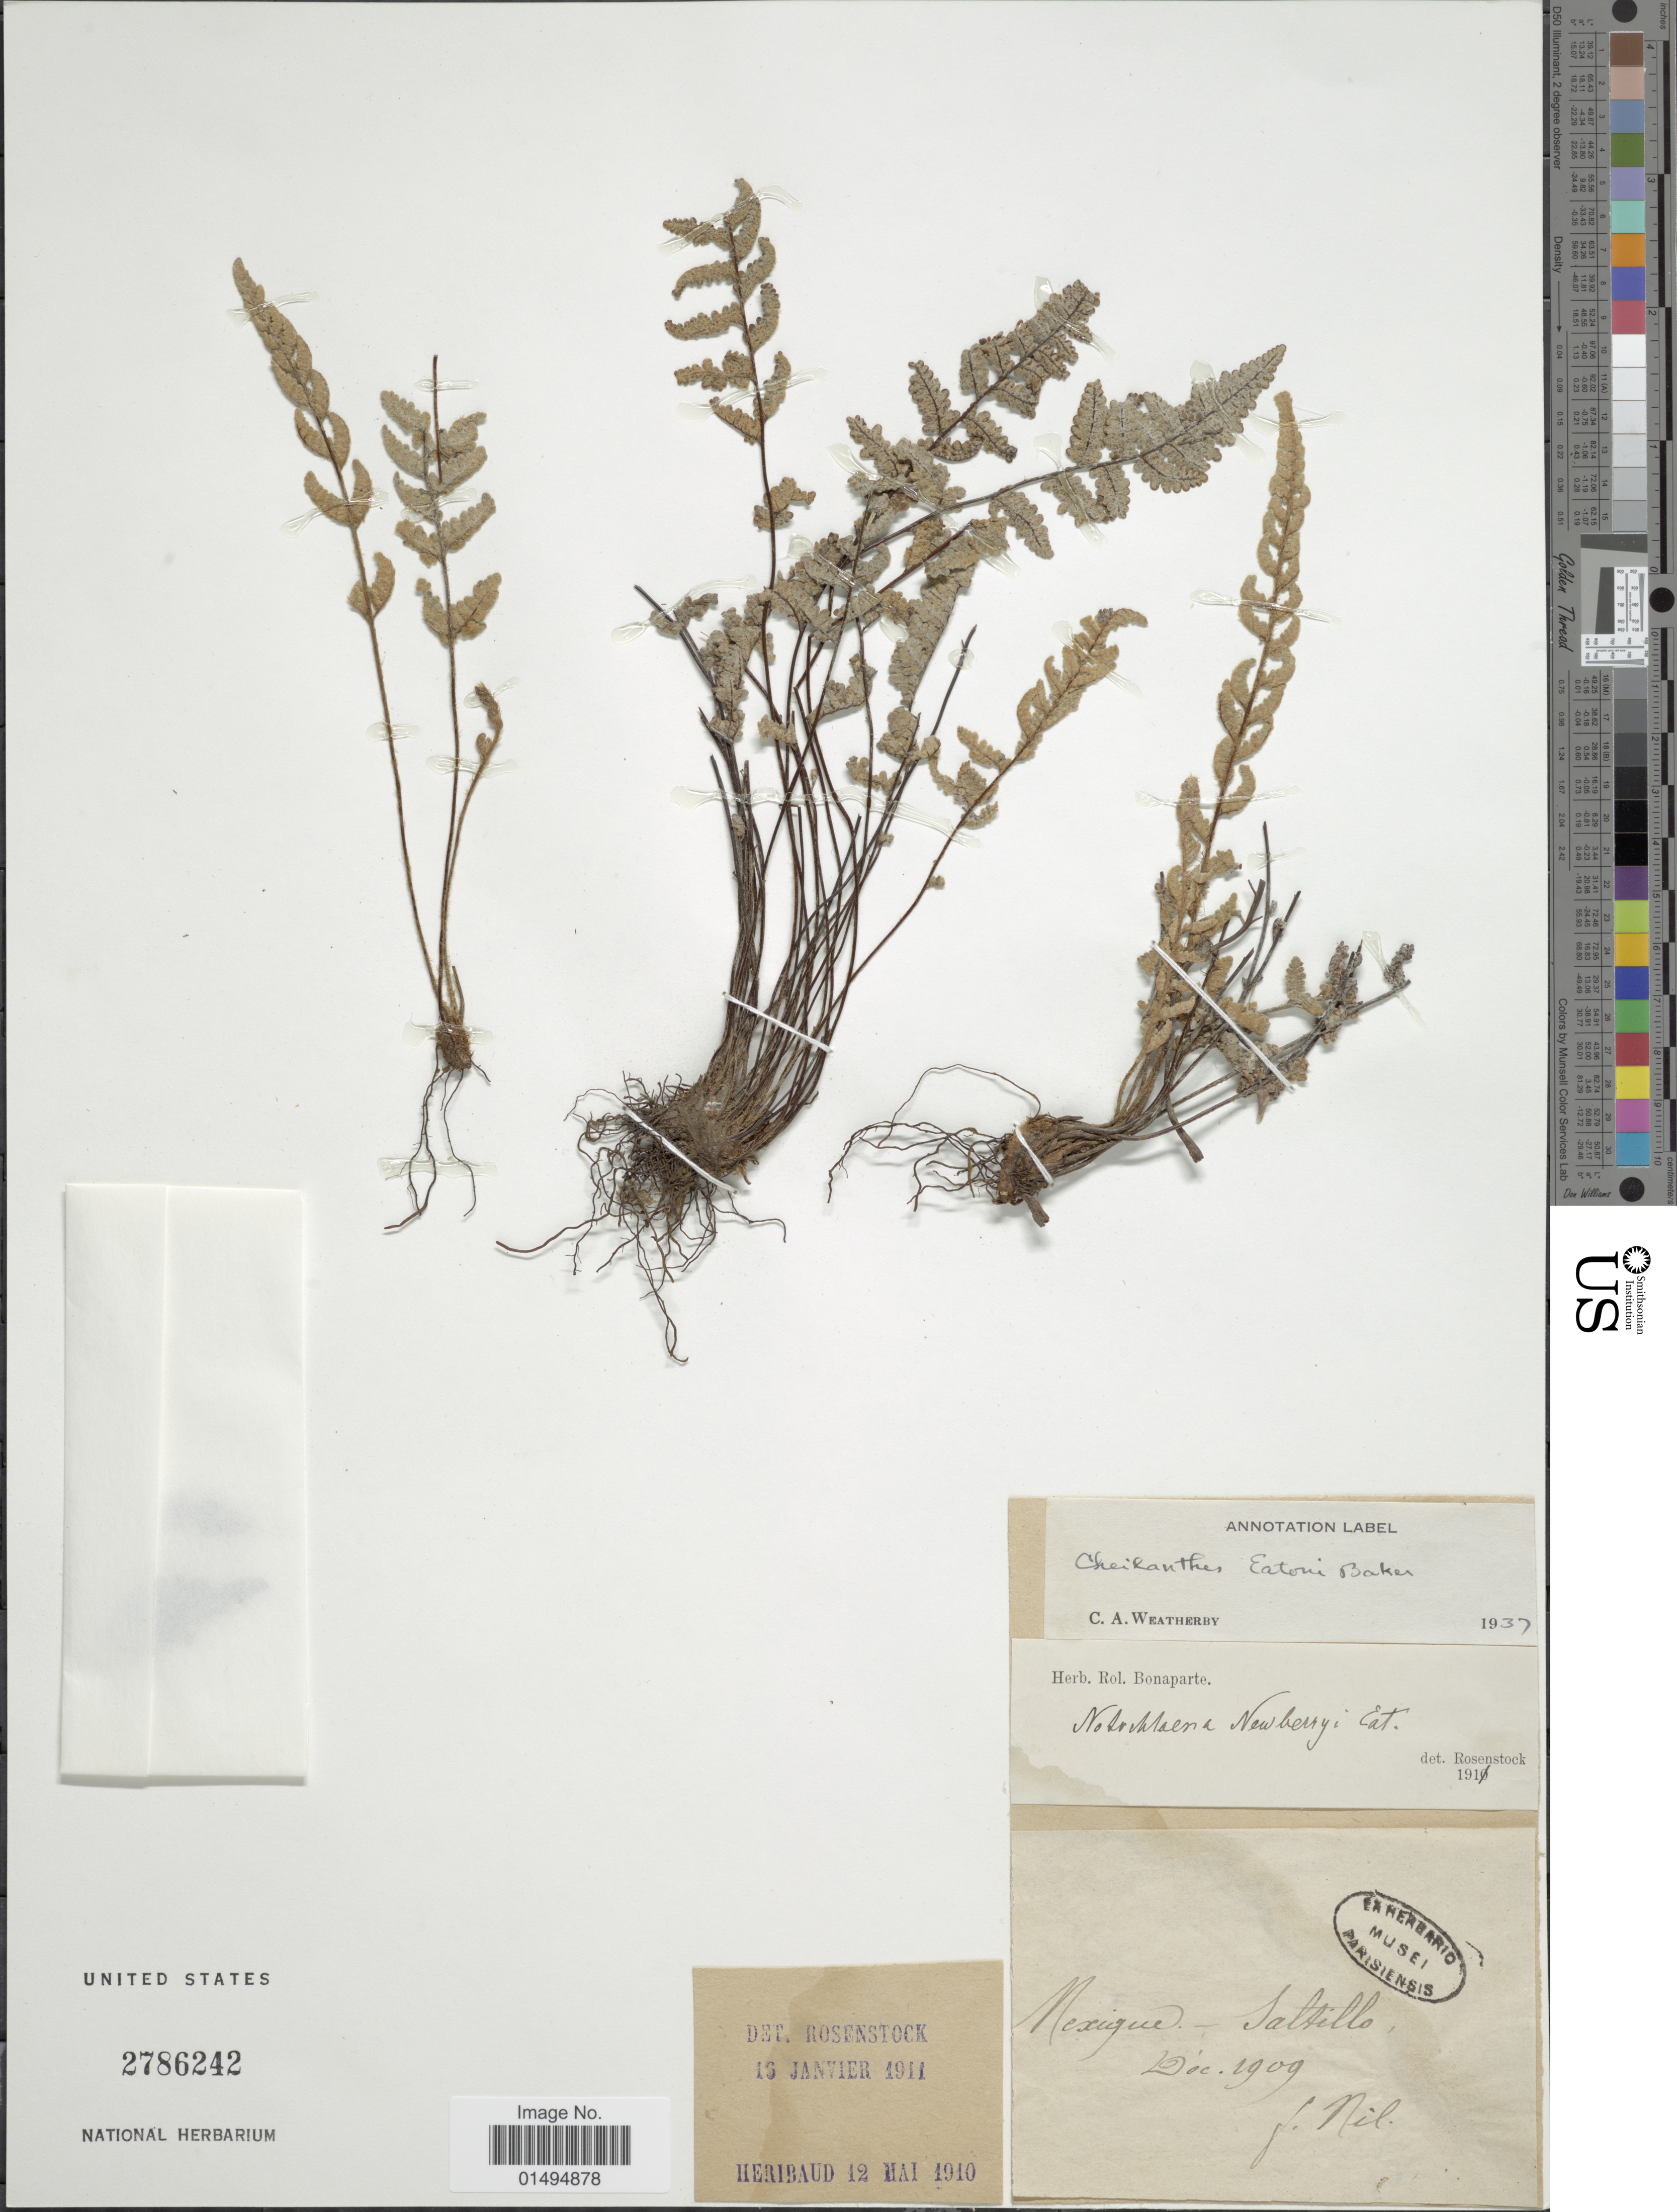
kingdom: Plantae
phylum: Tracheophyta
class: Polypodiopsida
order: Polypodiales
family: Pteridaceae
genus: Myriopteris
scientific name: Myriopteris rufa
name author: Fée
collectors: Bro. Nil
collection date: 1909-12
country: Mexico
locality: Mexique, Saltillo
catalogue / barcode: US 2786242